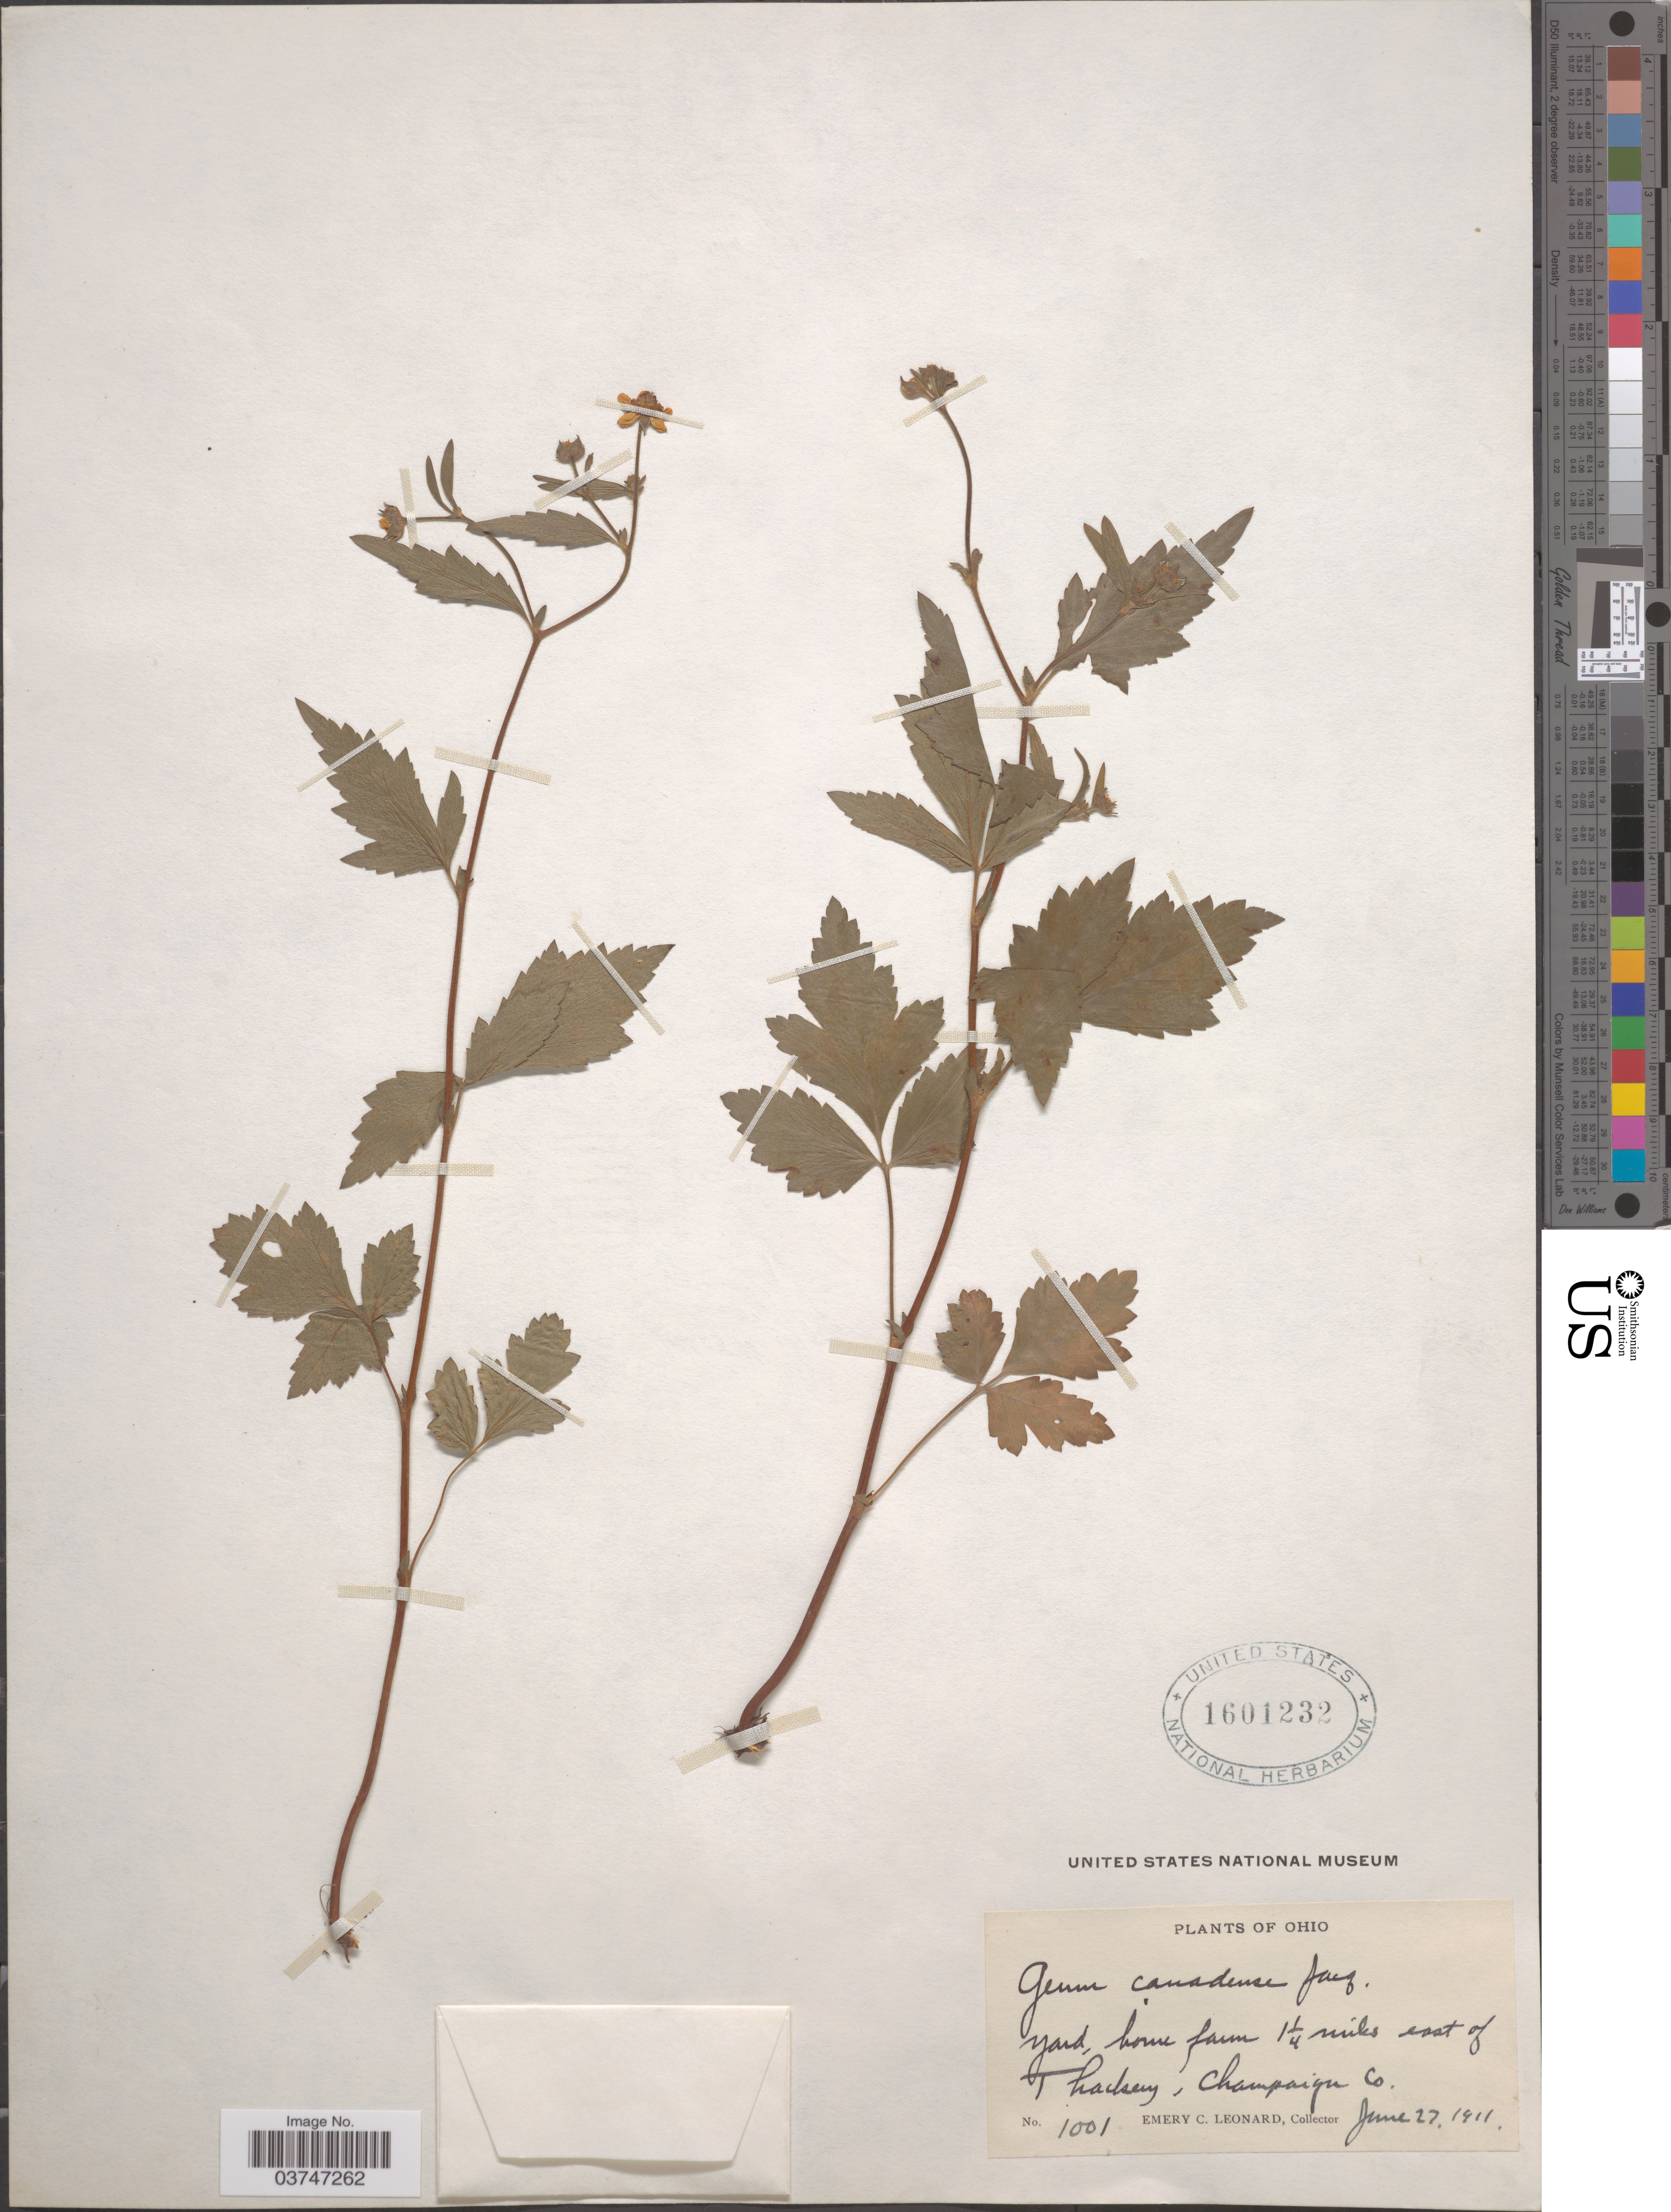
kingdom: Plantae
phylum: Tracheophyta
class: Magnoliopsida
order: Rosales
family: Rosaceae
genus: Geum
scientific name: Geum canadense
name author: Jacq.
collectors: E. C. Leonard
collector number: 1001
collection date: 1911-06-27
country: United States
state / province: Ohio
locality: Yard, house farm 1¼ miles east of Thacksey, Champaign Co.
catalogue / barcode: US 1601232